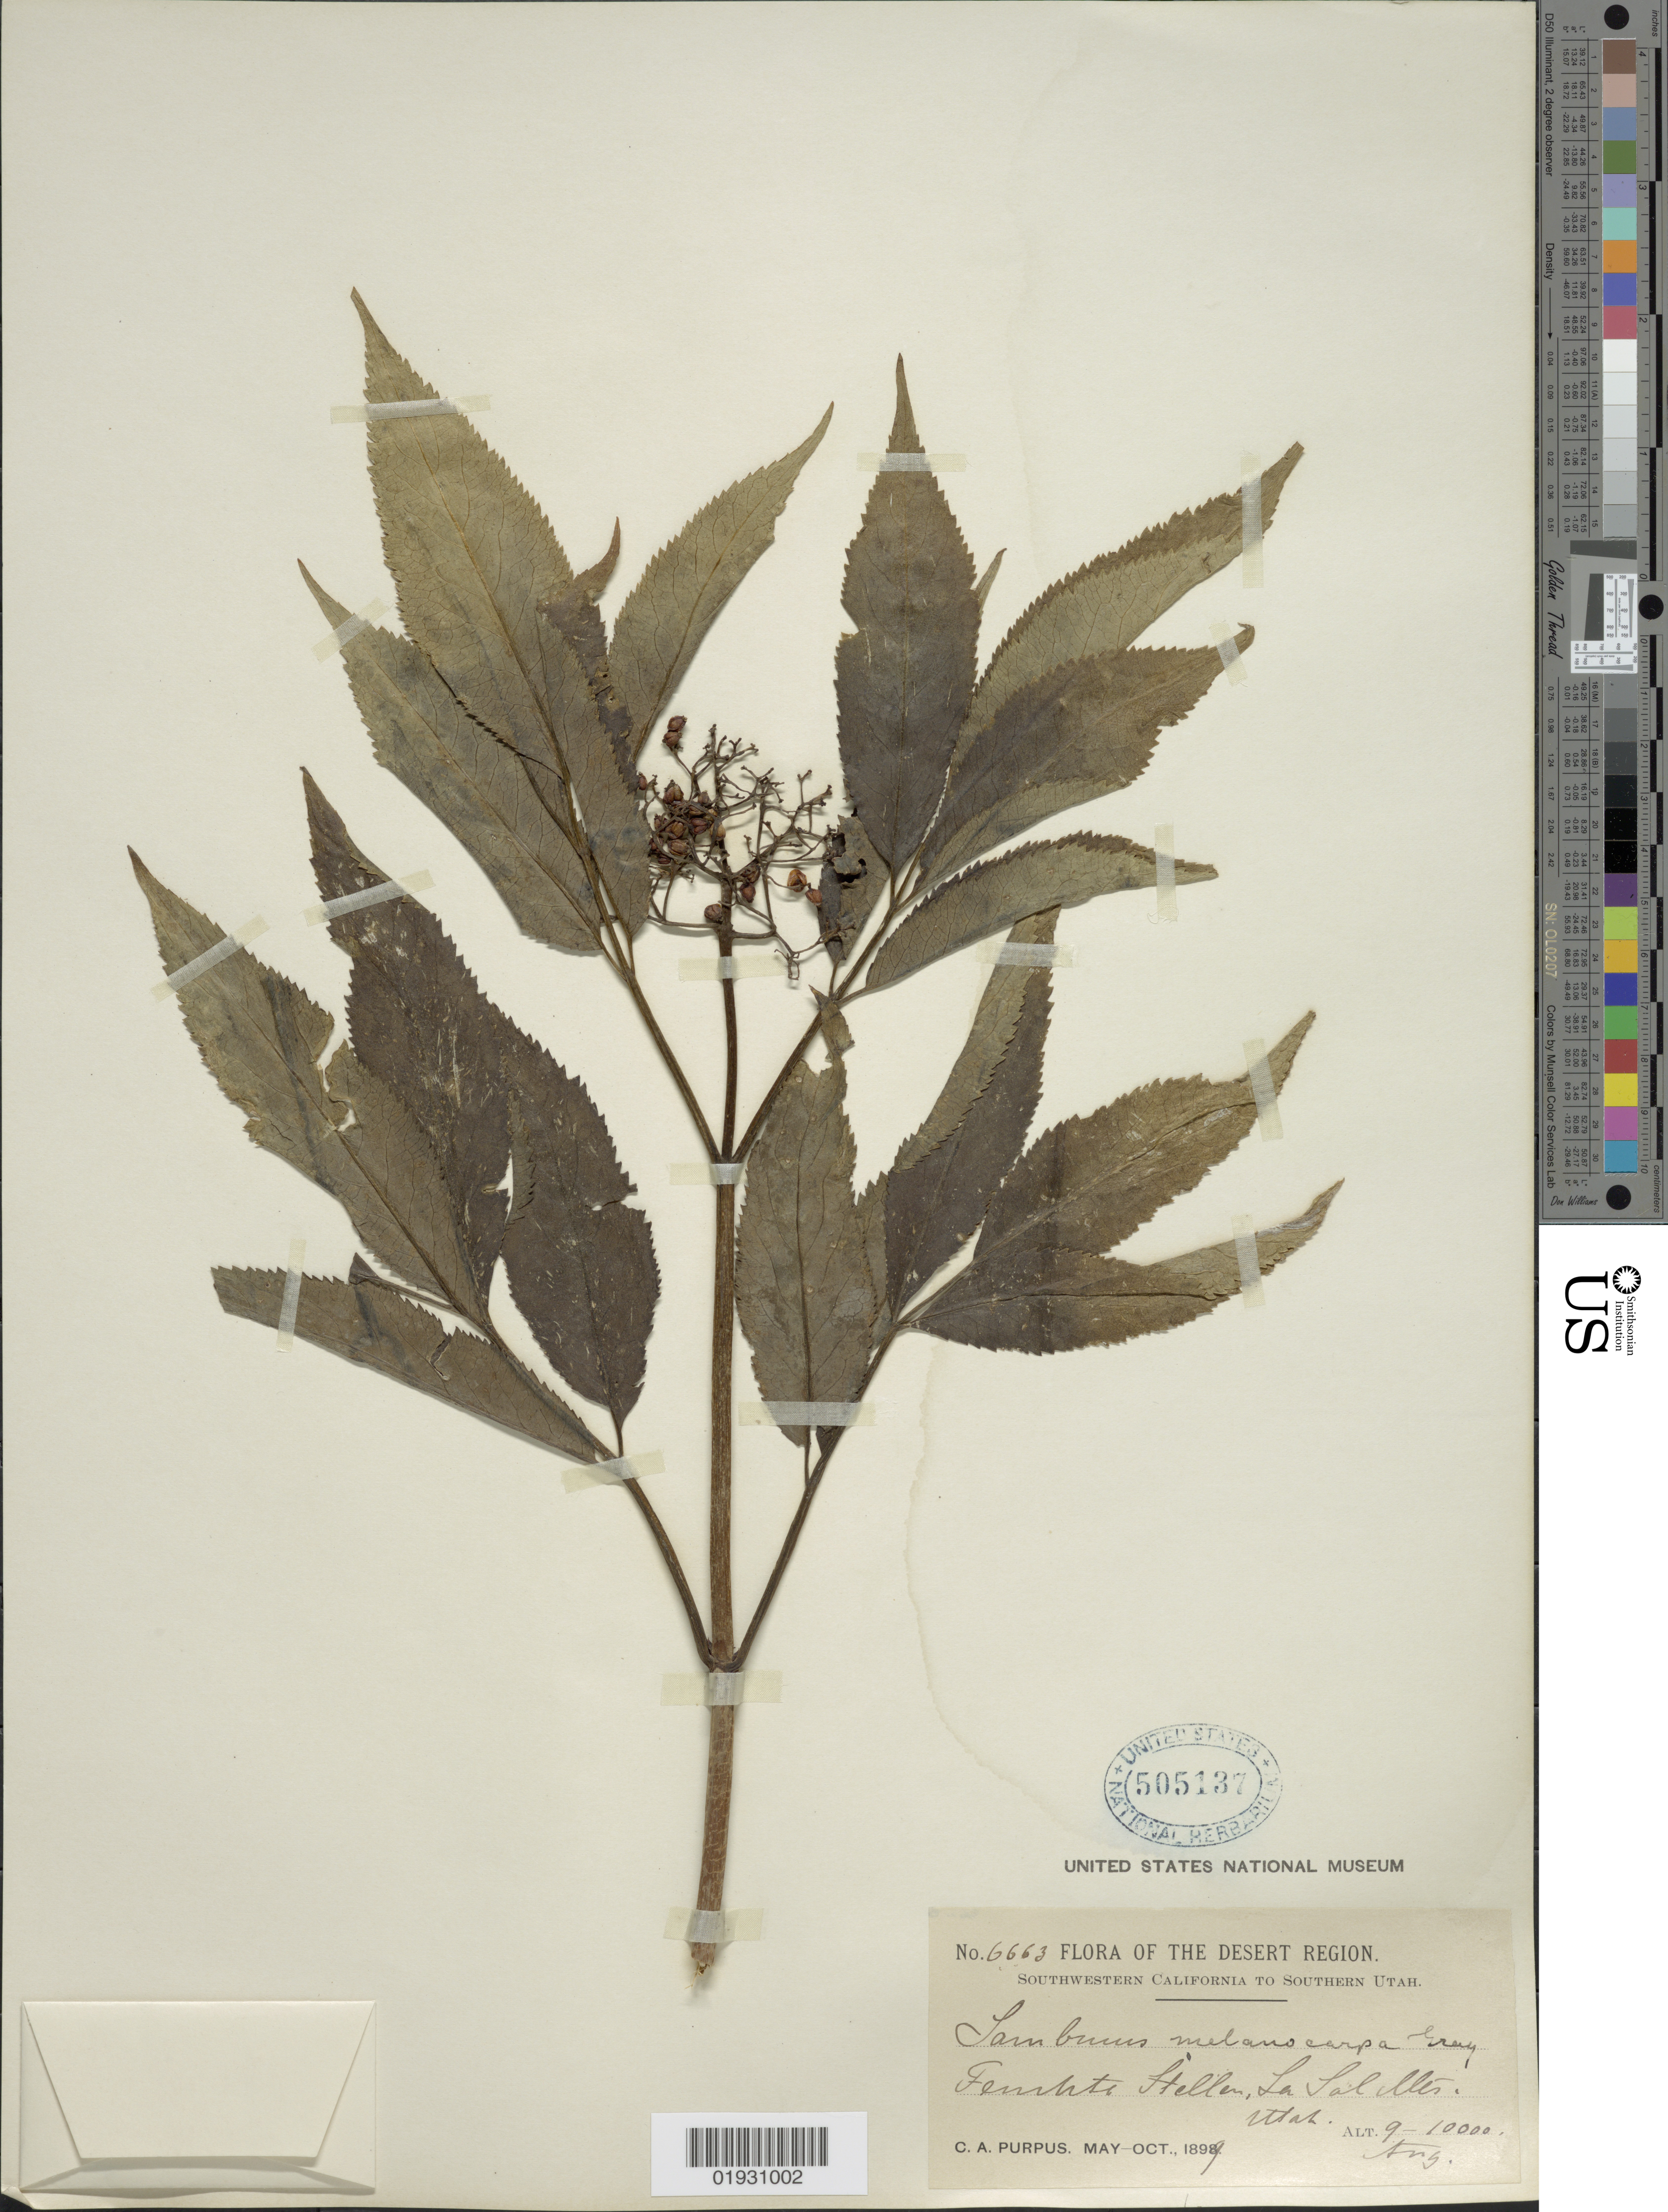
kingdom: Plantae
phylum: Tracheophyta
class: Magnoliopsida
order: Dipsacales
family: Viburnaceae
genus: Sambucus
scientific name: Sambucus melanocarpa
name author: A. Gray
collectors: C. A. Purpus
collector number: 6663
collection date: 1899-08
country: United States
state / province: Utah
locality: The Desert Region. Southwestern California to Southern Utah. Fernhte Stellen (German translation: far-off places), La Sal Mts.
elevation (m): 2743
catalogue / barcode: US 505137